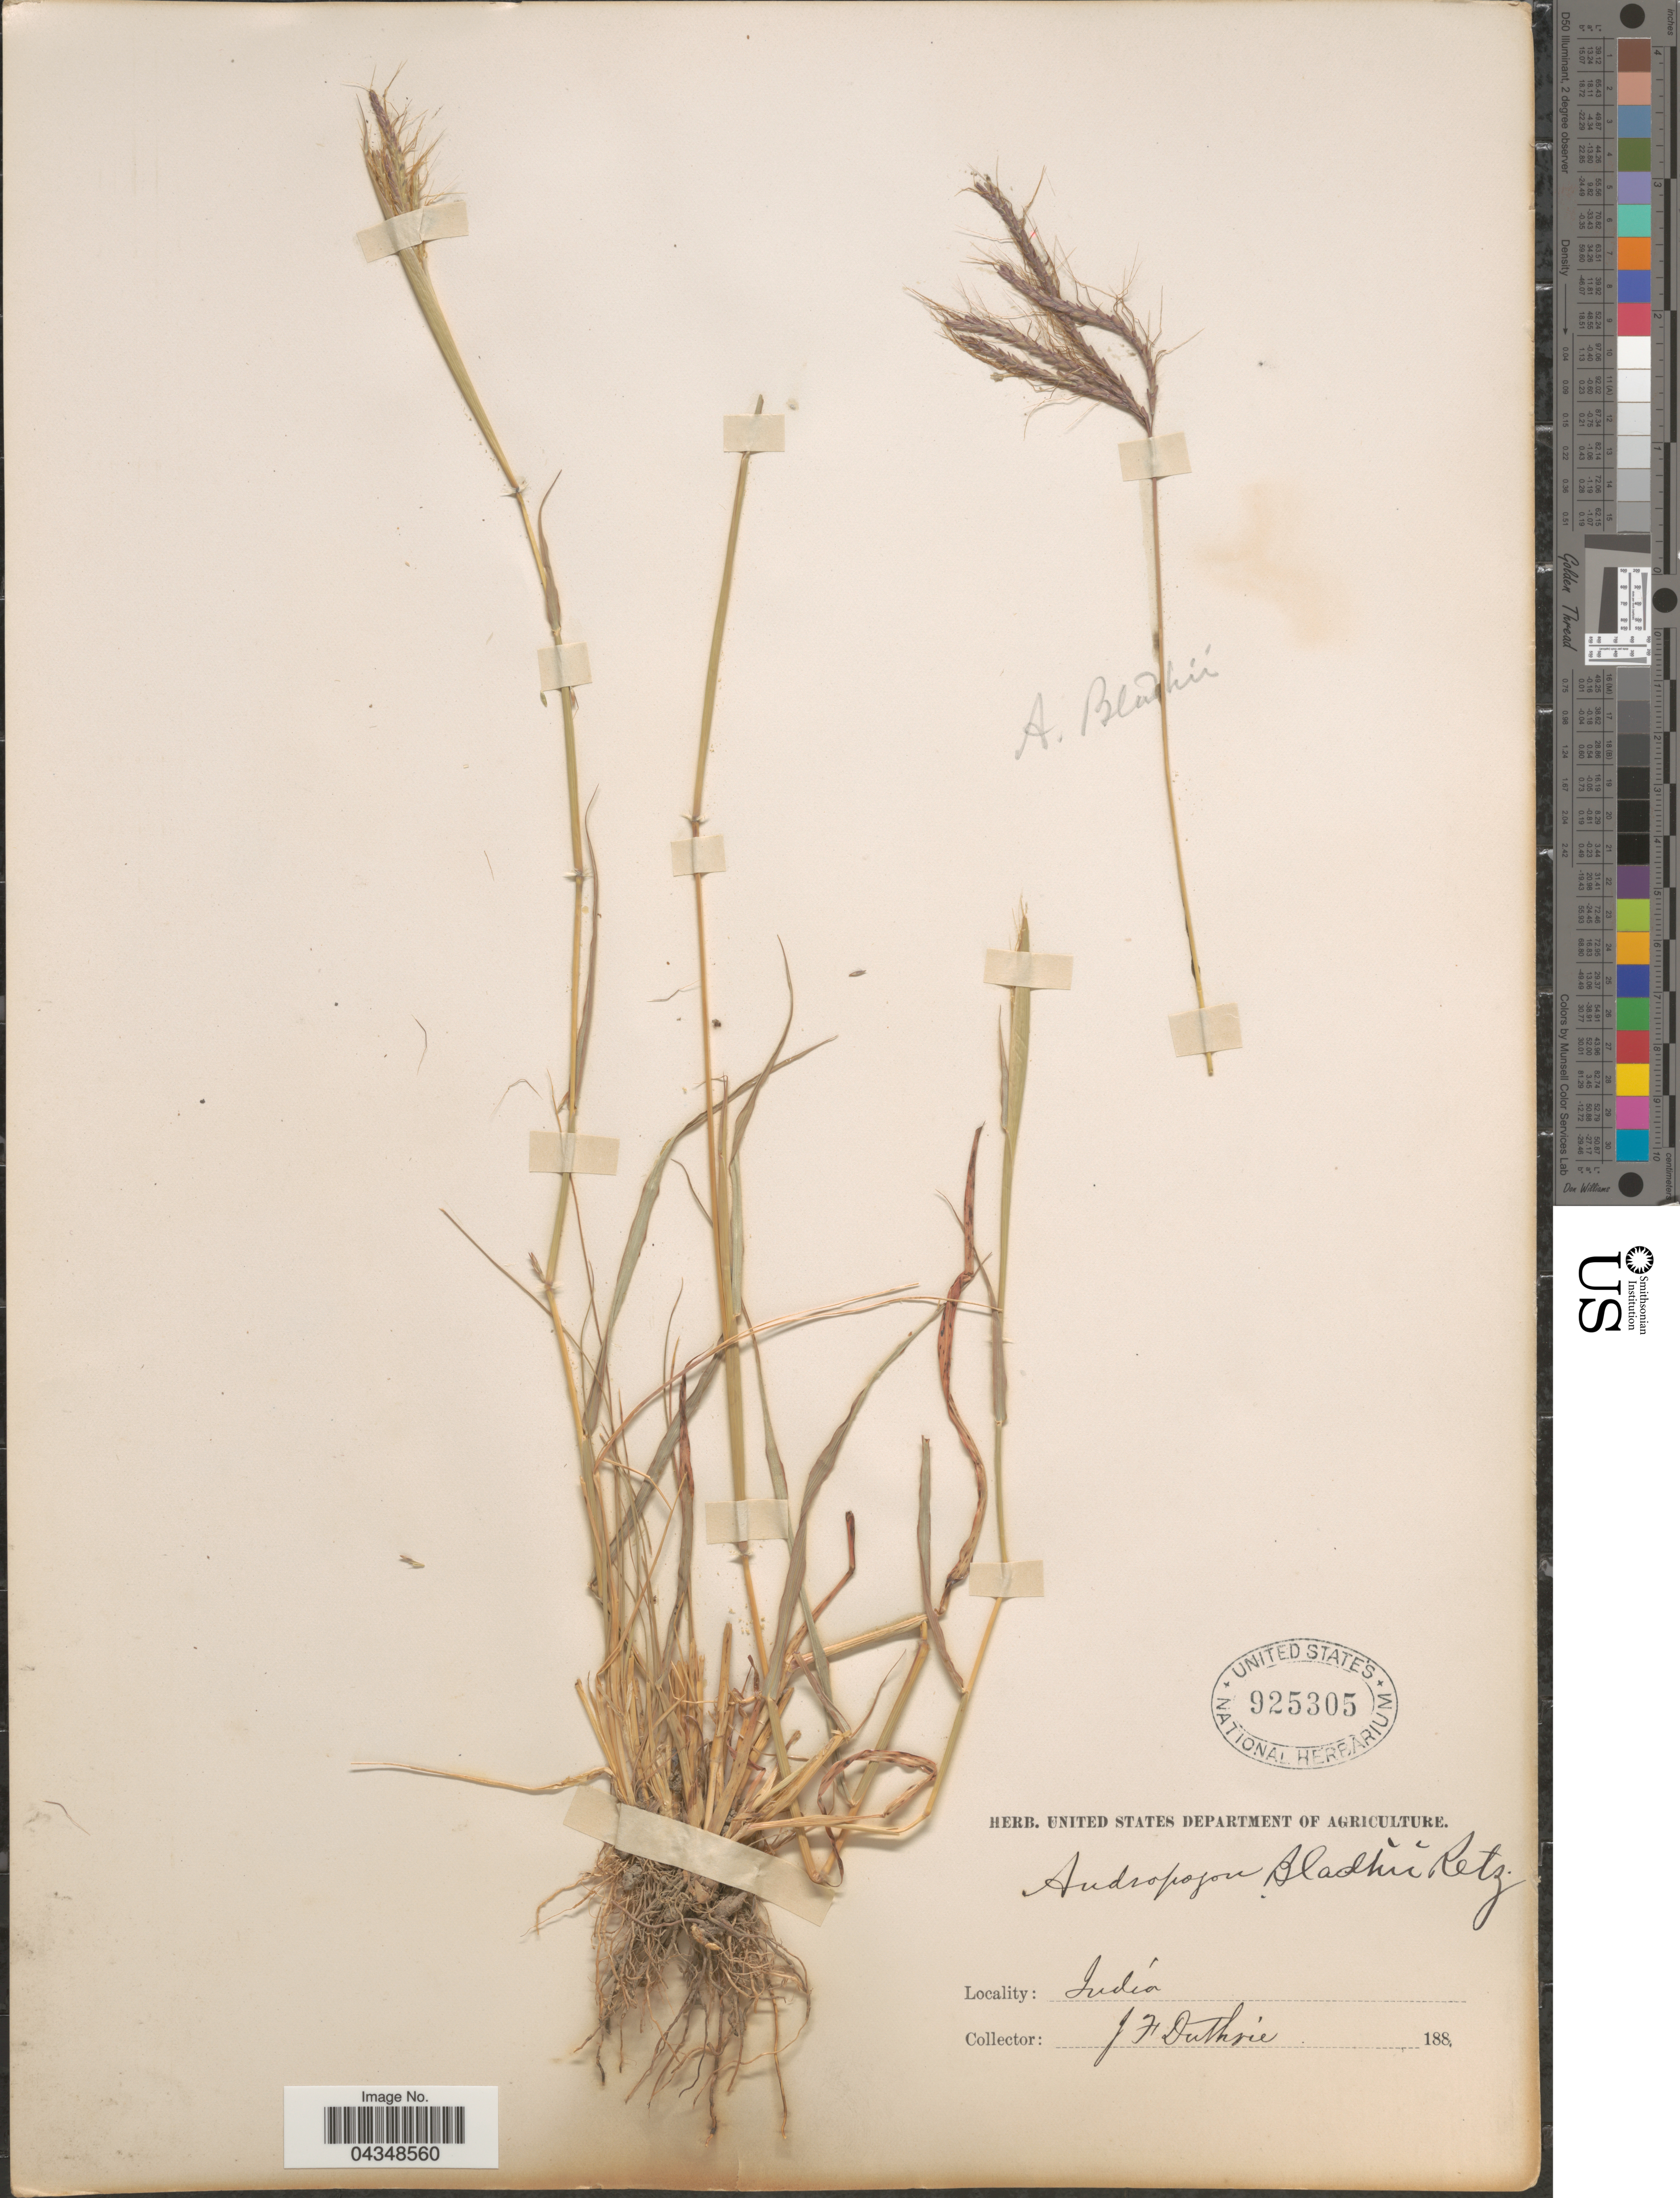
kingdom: Plantae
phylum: Tracheophyta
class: Liliopsida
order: Poales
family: Poaceae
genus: Bothriochloa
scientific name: Bothriochloa bladhii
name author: (Retz.) S.T. Blake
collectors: J. F. Duthie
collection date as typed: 188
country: India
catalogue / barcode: US 925305